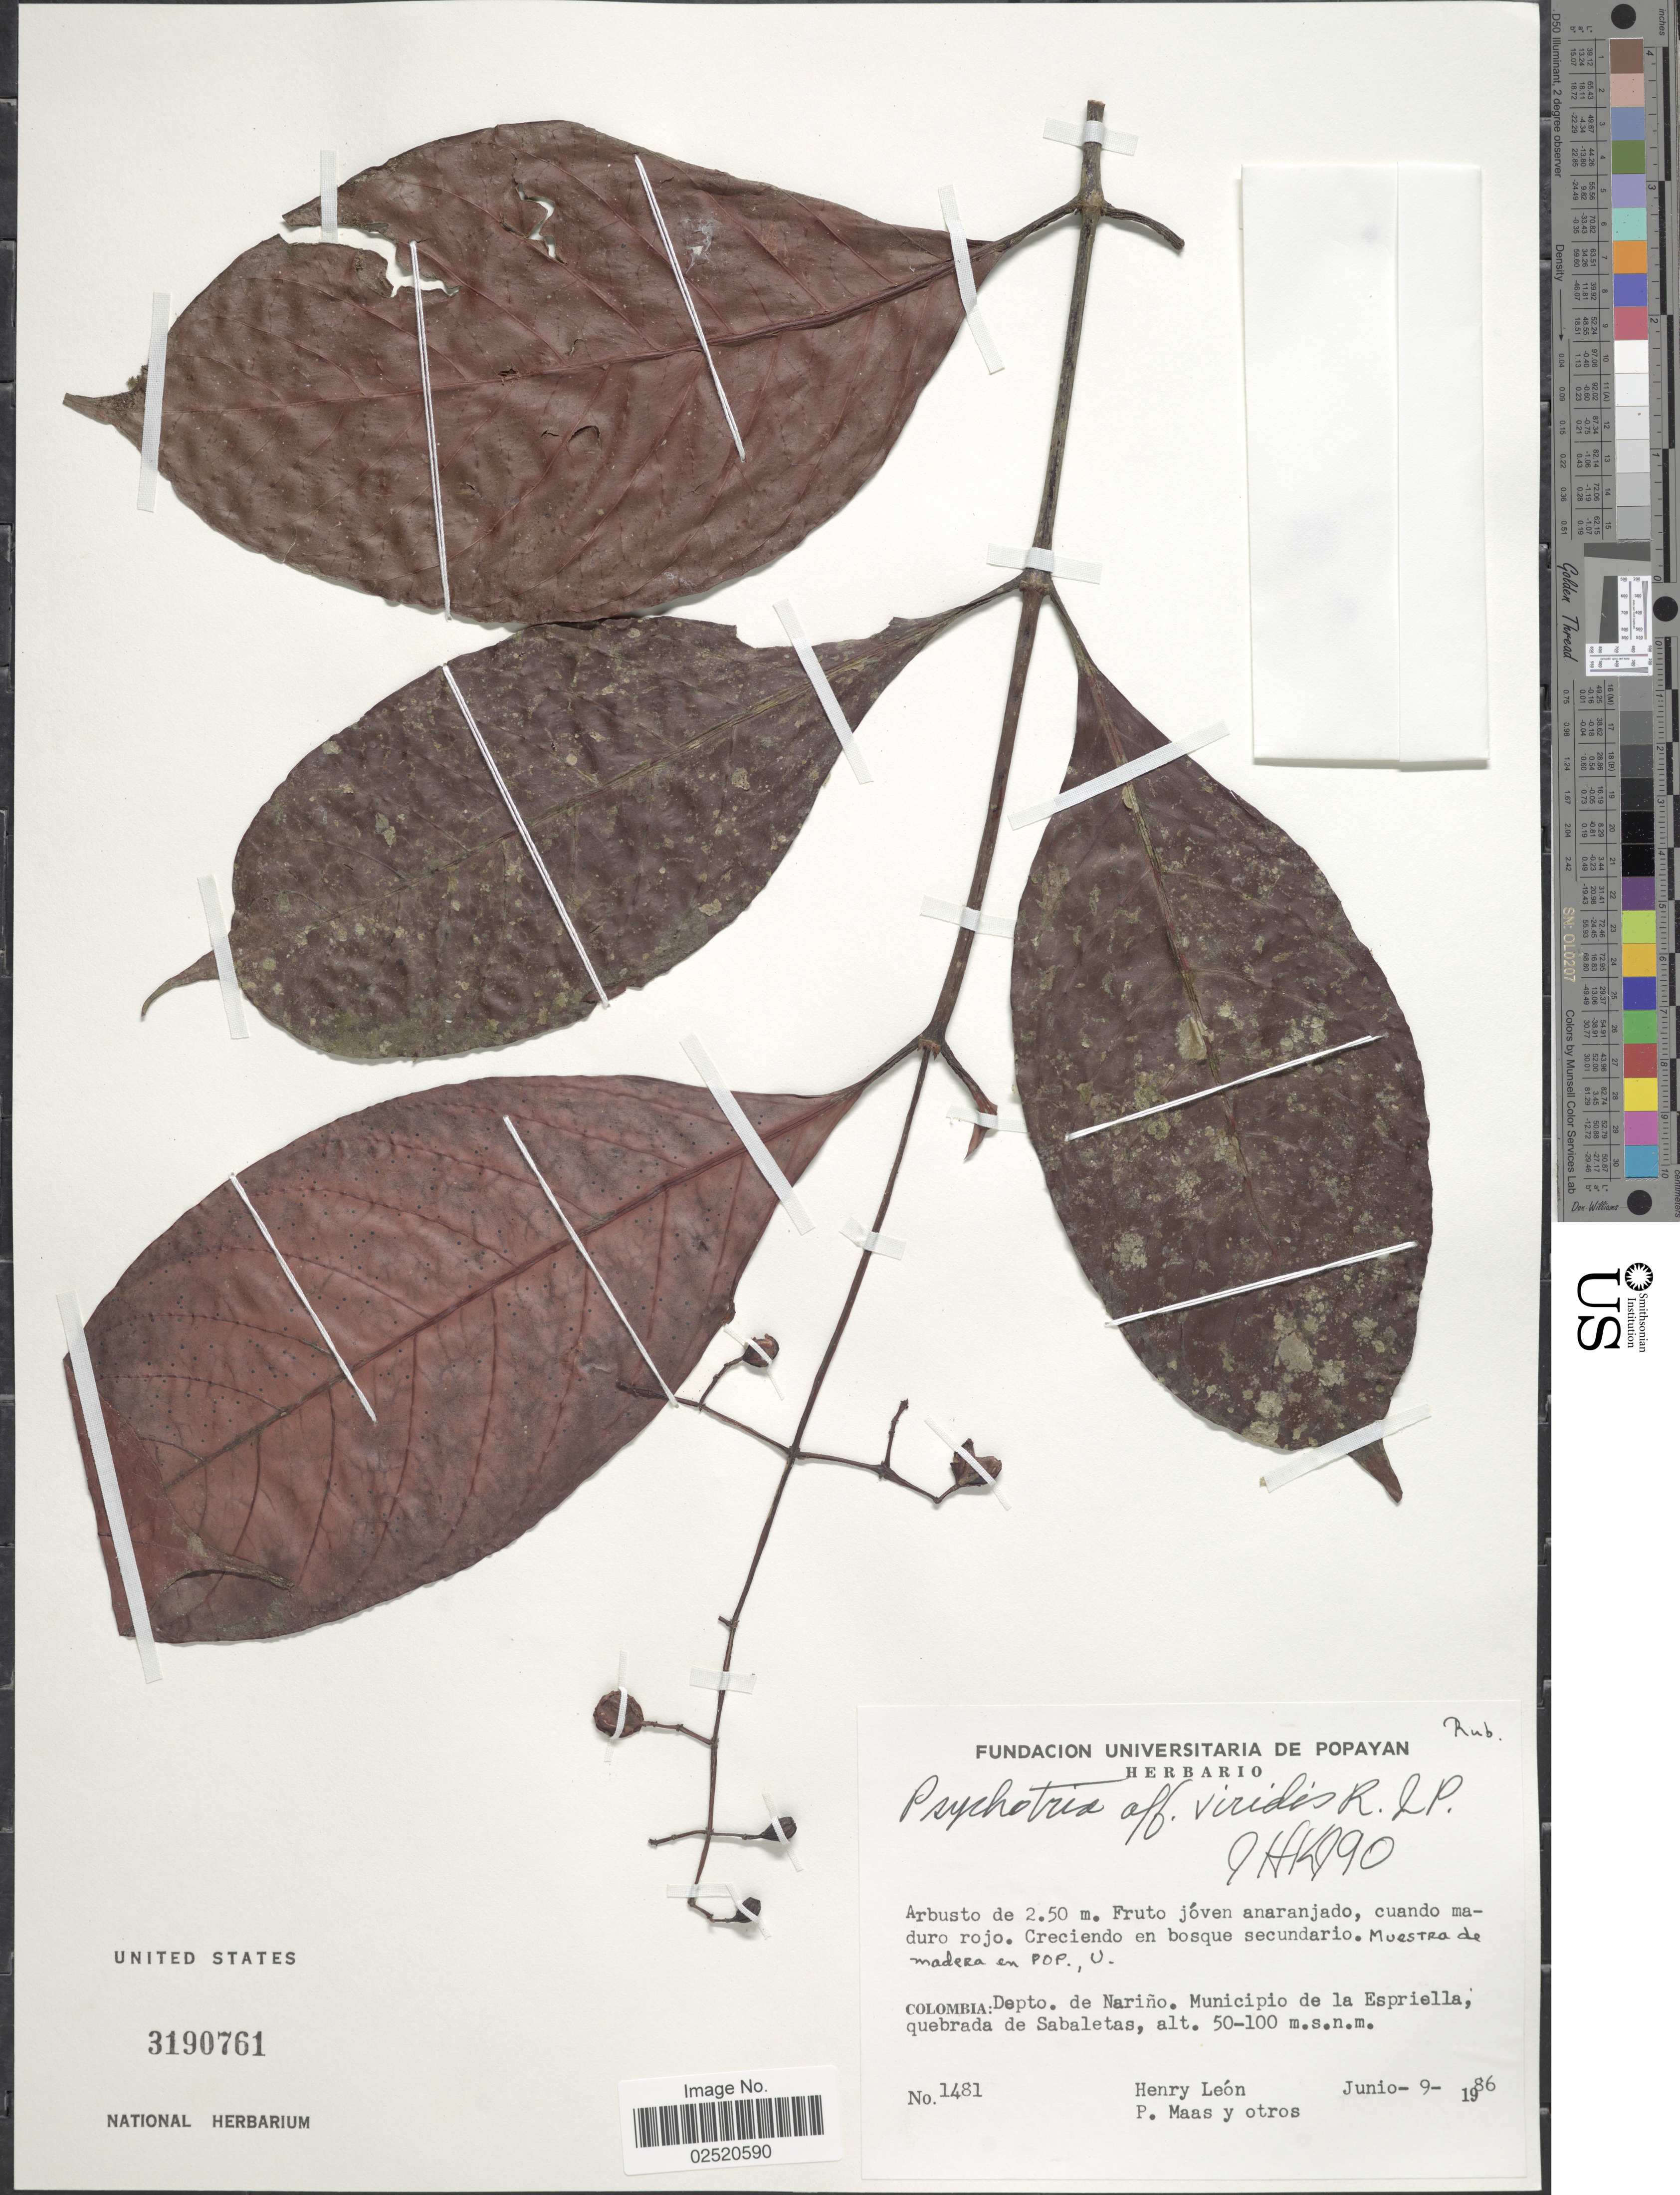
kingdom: Plantae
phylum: Tracheophyta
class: Magnoliopsida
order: Gentianales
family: Rubiaceae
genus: Psychotria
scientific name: Psychotria viridis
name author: Ruiz & Pav.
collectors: Henry Leon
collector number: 1481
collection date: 1986-06-09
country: Colombia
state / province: Nariño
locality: Municipio de la Espriella, quebrada de Sabaletas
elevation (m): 50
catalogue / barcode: US 3190761